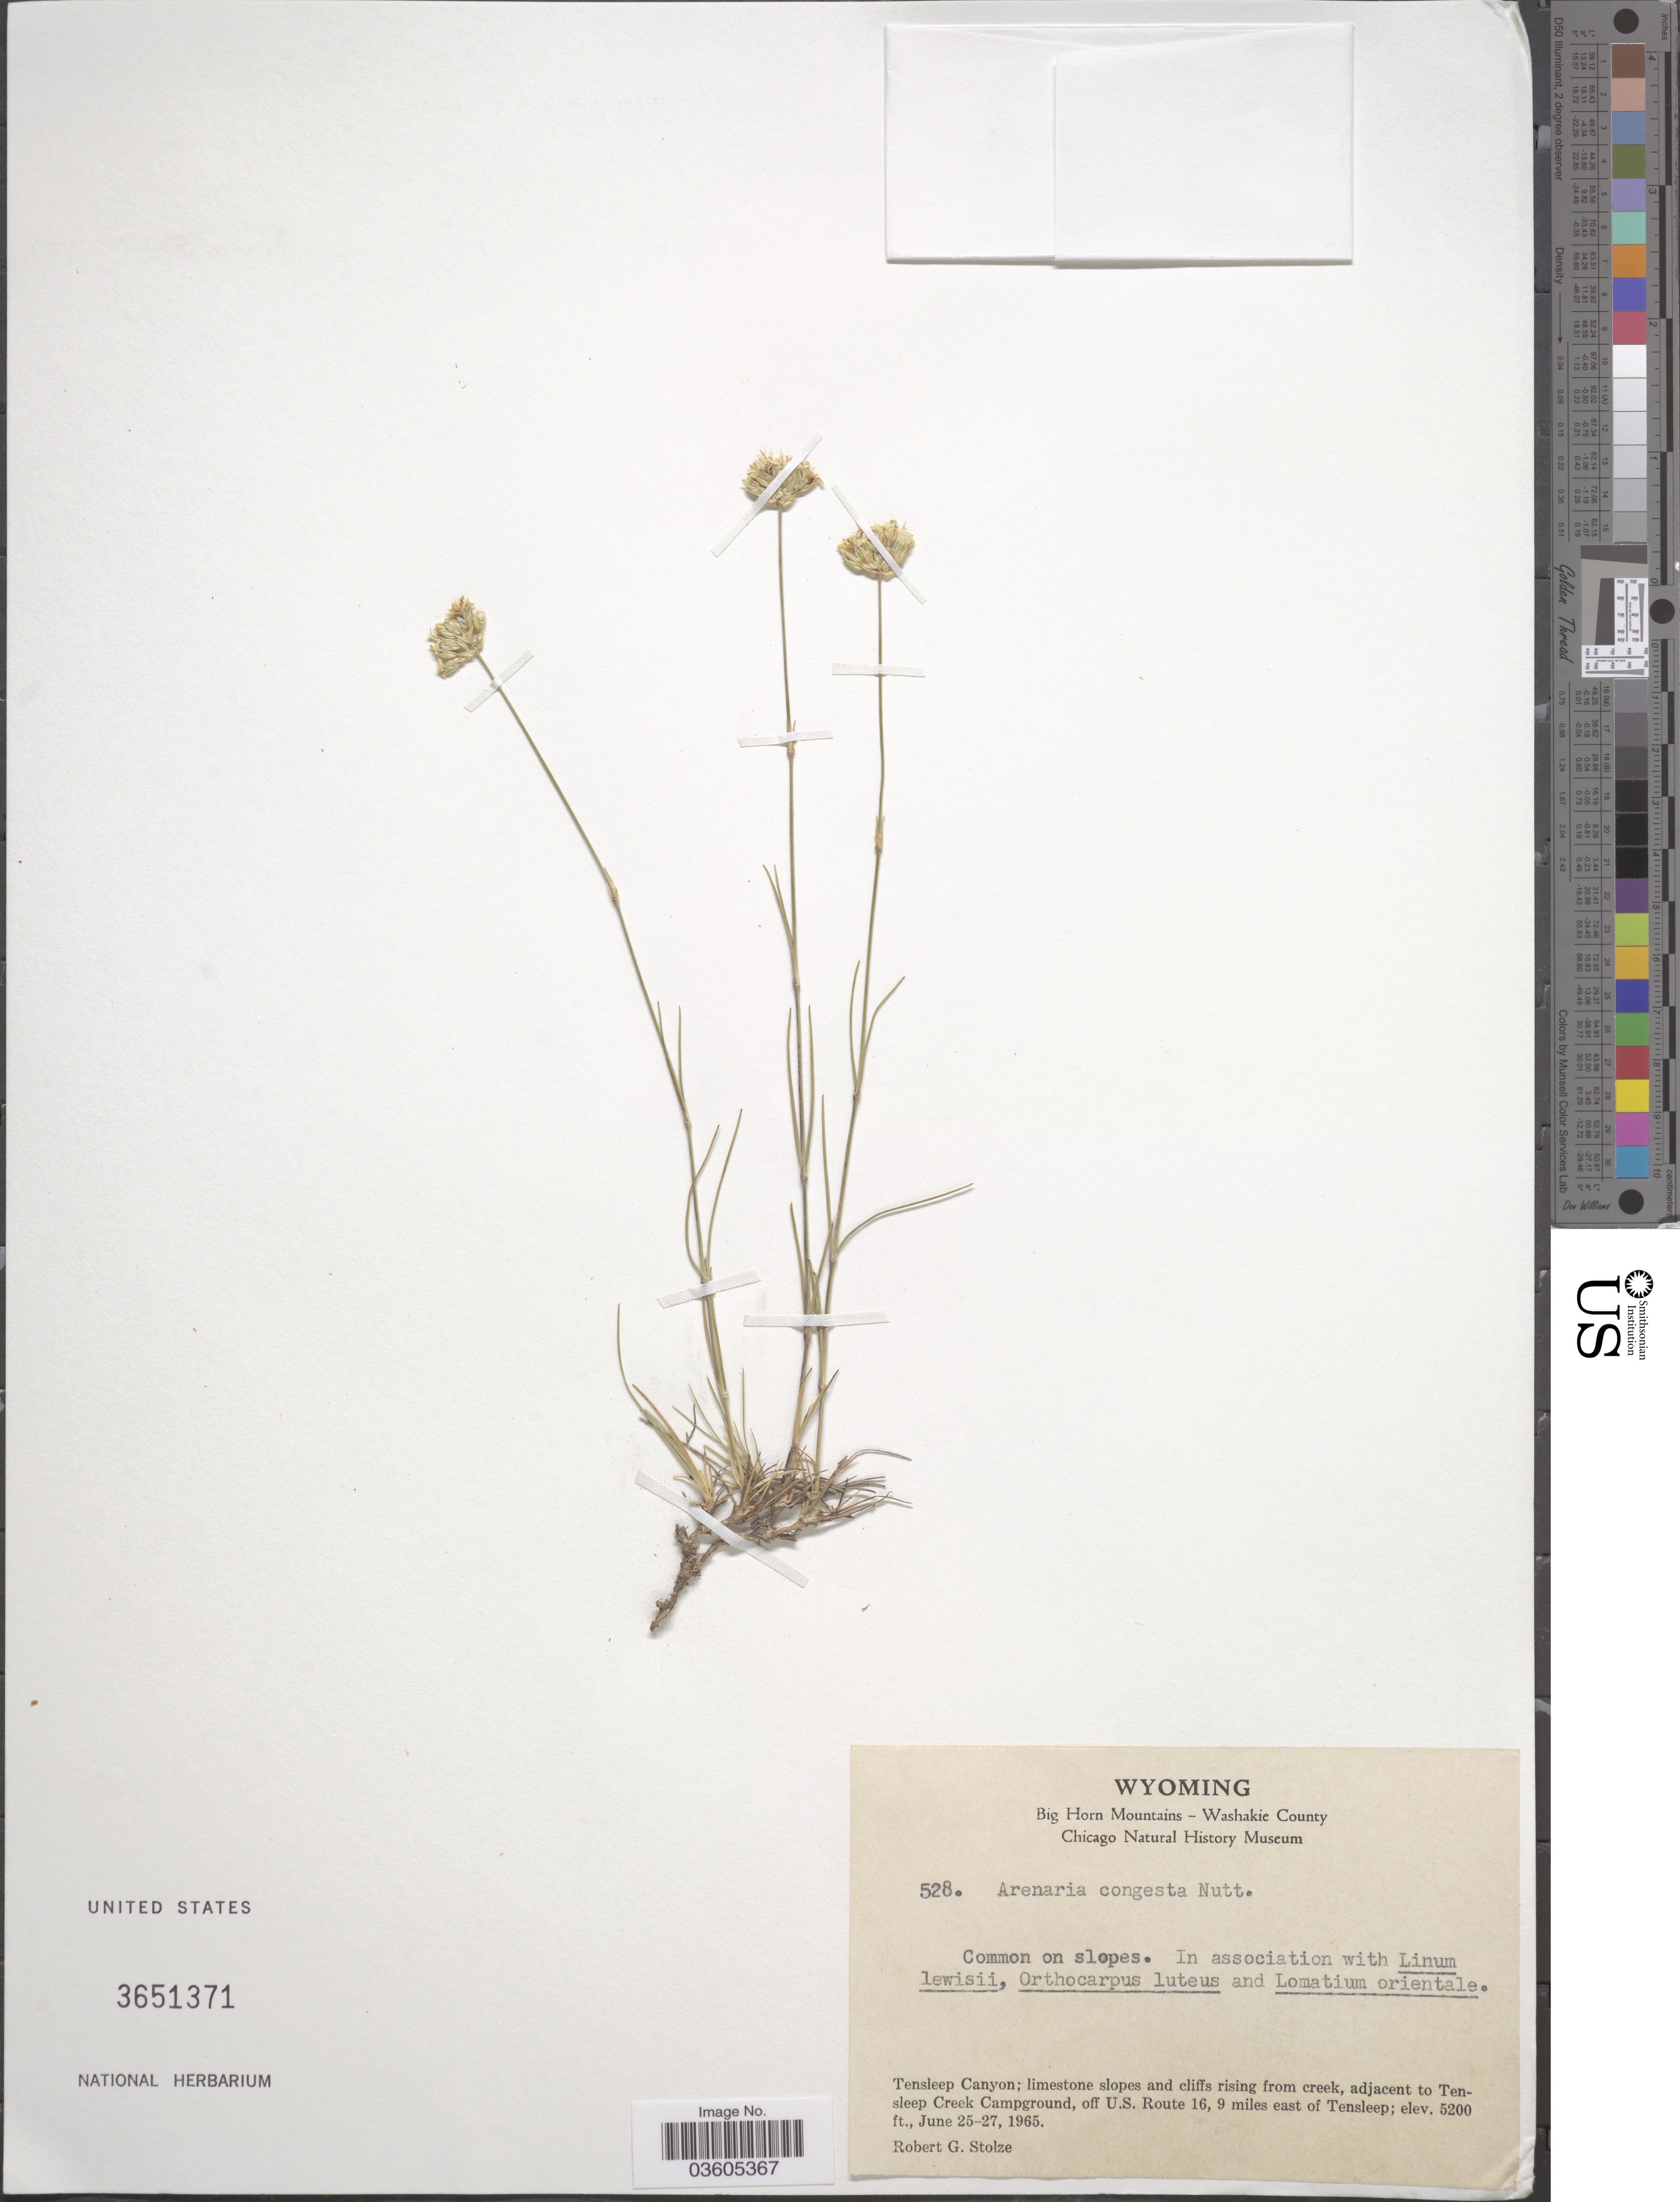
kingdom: Plantae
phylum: Tracheophyta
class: Magnoliopsida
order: Caryophyllales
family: Caryophyllaceae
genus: Eremogone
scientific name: Eremogone congesta var. congesta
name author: (Nutt.) Ikonn.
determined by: Strong, Mark T., (BOT), Smithsonian Institution - National Museum of Natural History (UNITED STATES)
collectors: R. G. Stolze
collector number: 528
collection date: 1965-06-25/1965-06-27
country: United States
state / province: Wyoming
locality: Tensleep Canyon; limestone slopes and cliffs rising from creek, adjacent to Tensleep Creek Campground, off U.S. Route 16, 9 miles east of Tensleep.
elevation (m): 1585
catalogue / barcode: US 3651371